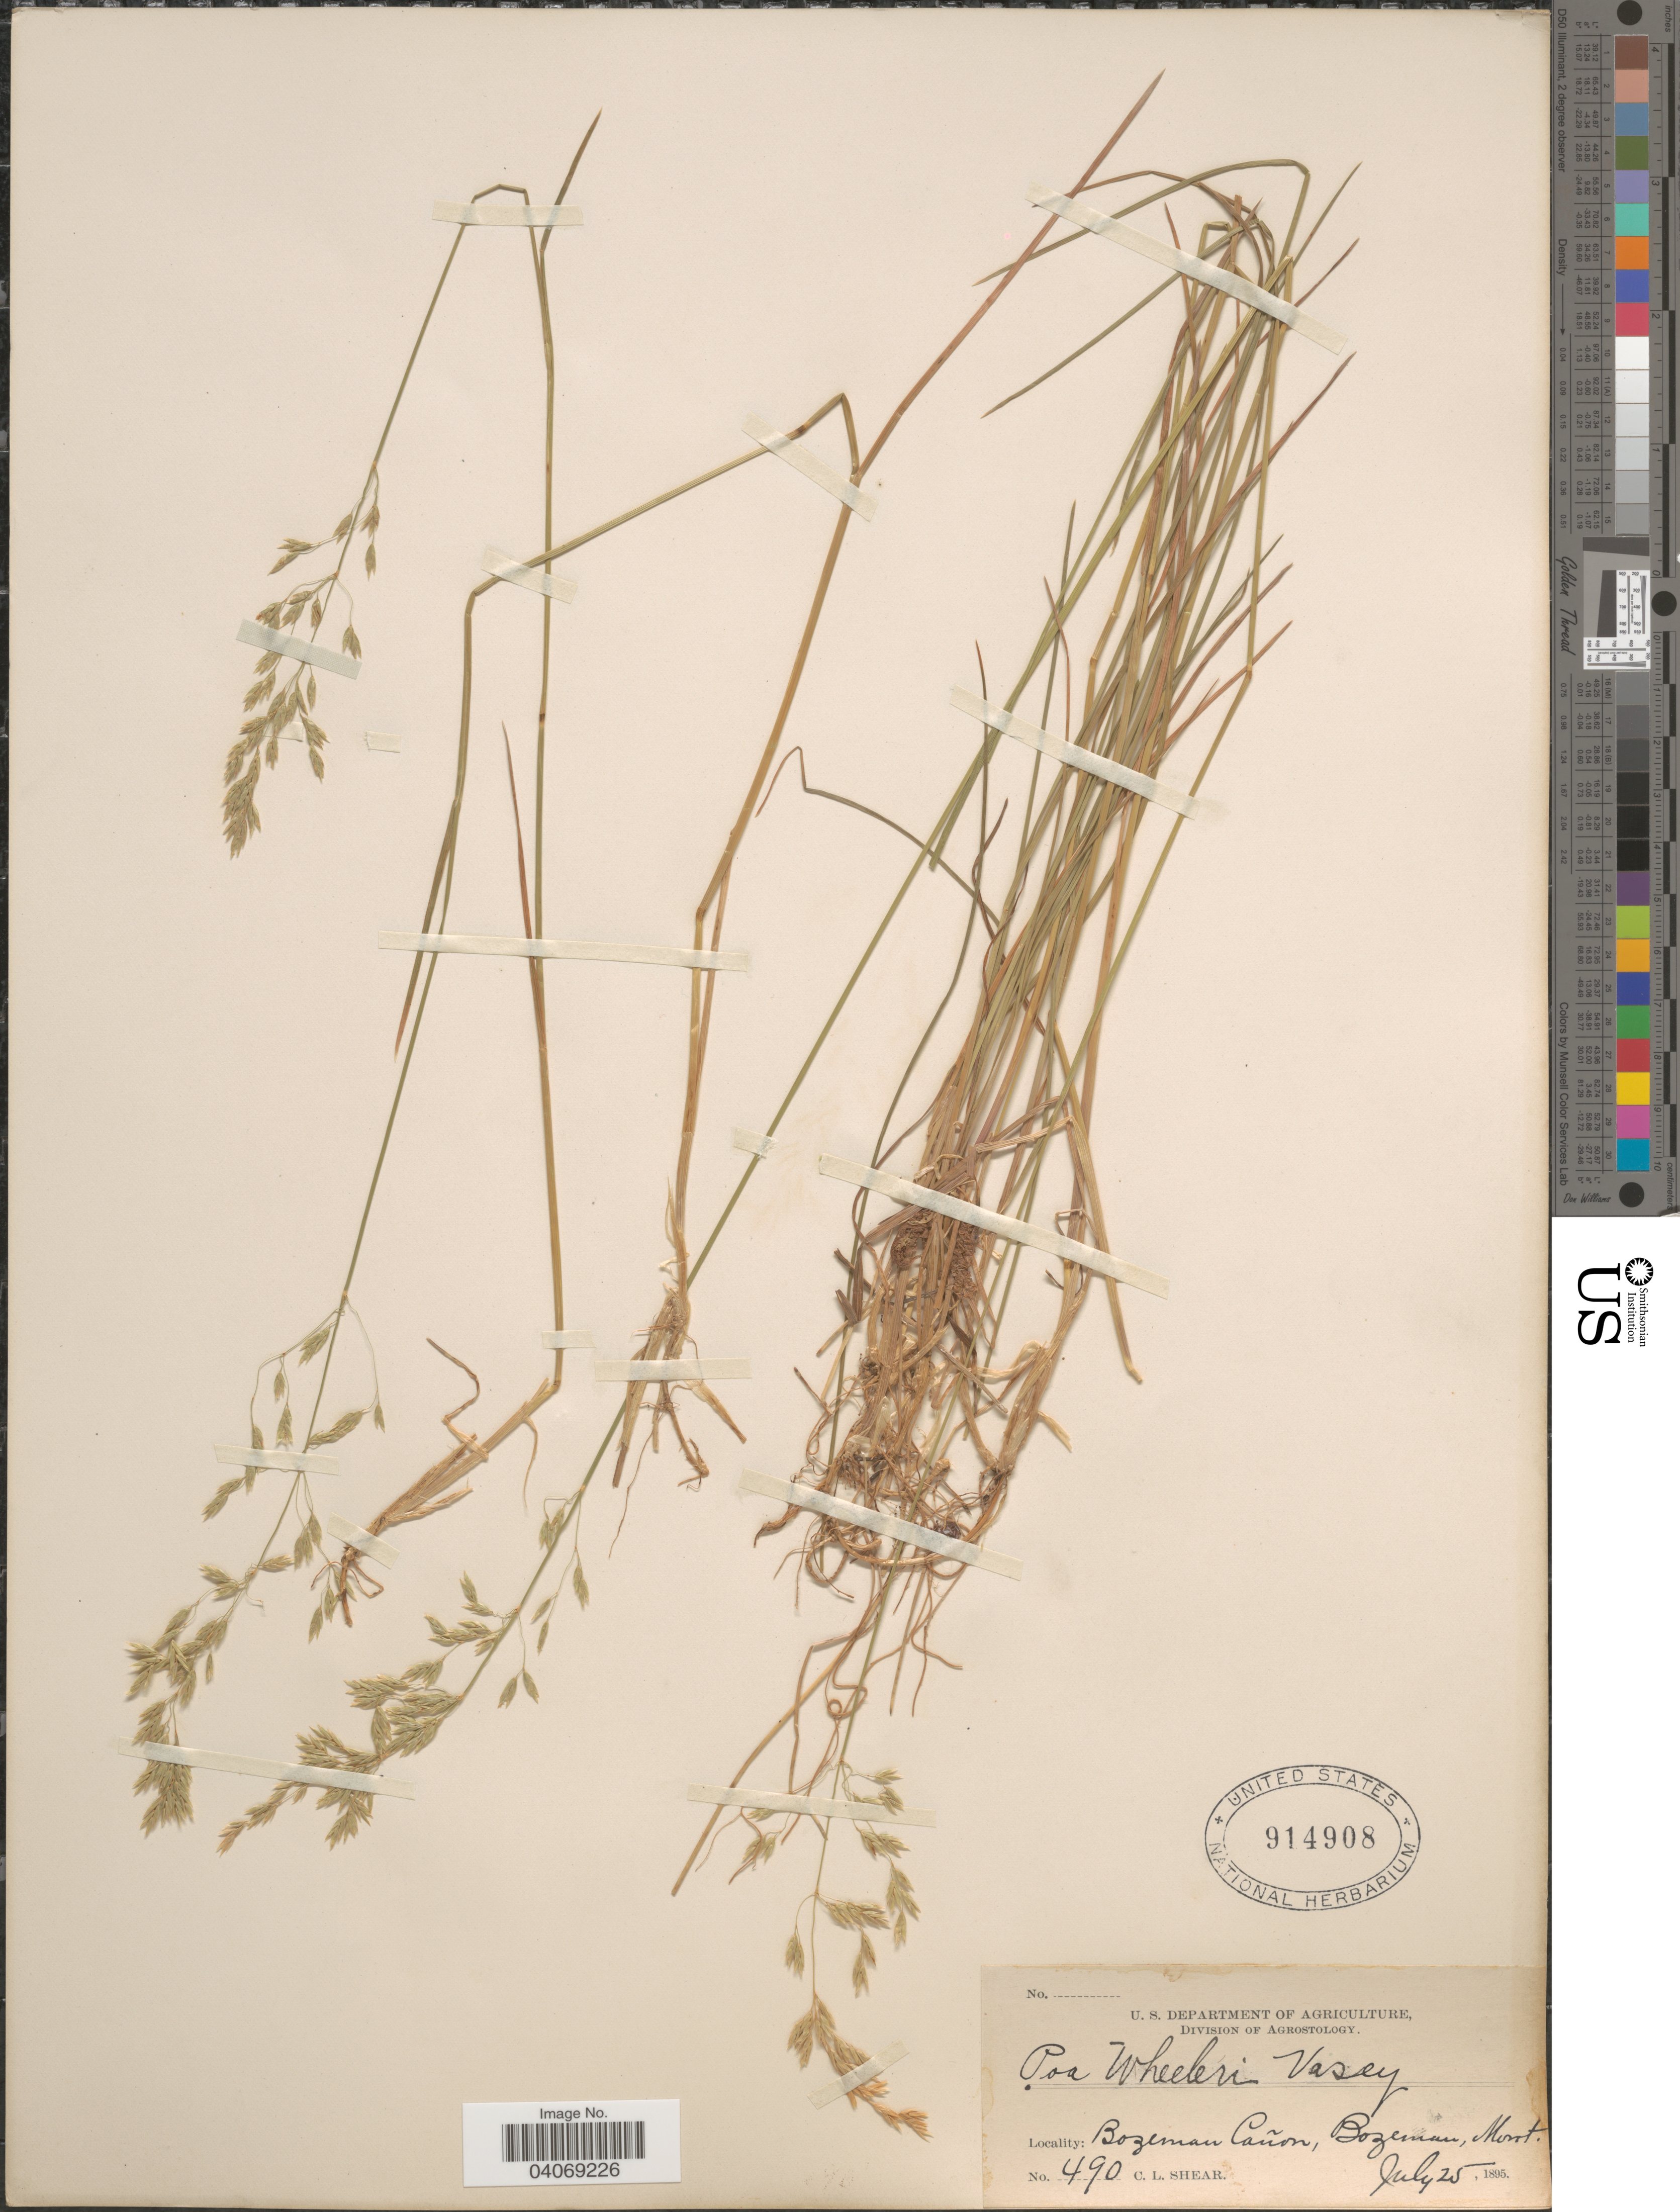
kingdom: Plantae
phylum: Tracheophyta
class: Liliopsida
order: Poales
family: Poaceae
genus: Poa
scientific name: Poa wheeleri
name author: Vasey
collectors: C. L. Shear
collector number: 490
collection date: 1895-07-25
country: United States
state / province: Montana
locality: Bozeman Cañon, Bozeman.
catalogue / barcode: US 914908